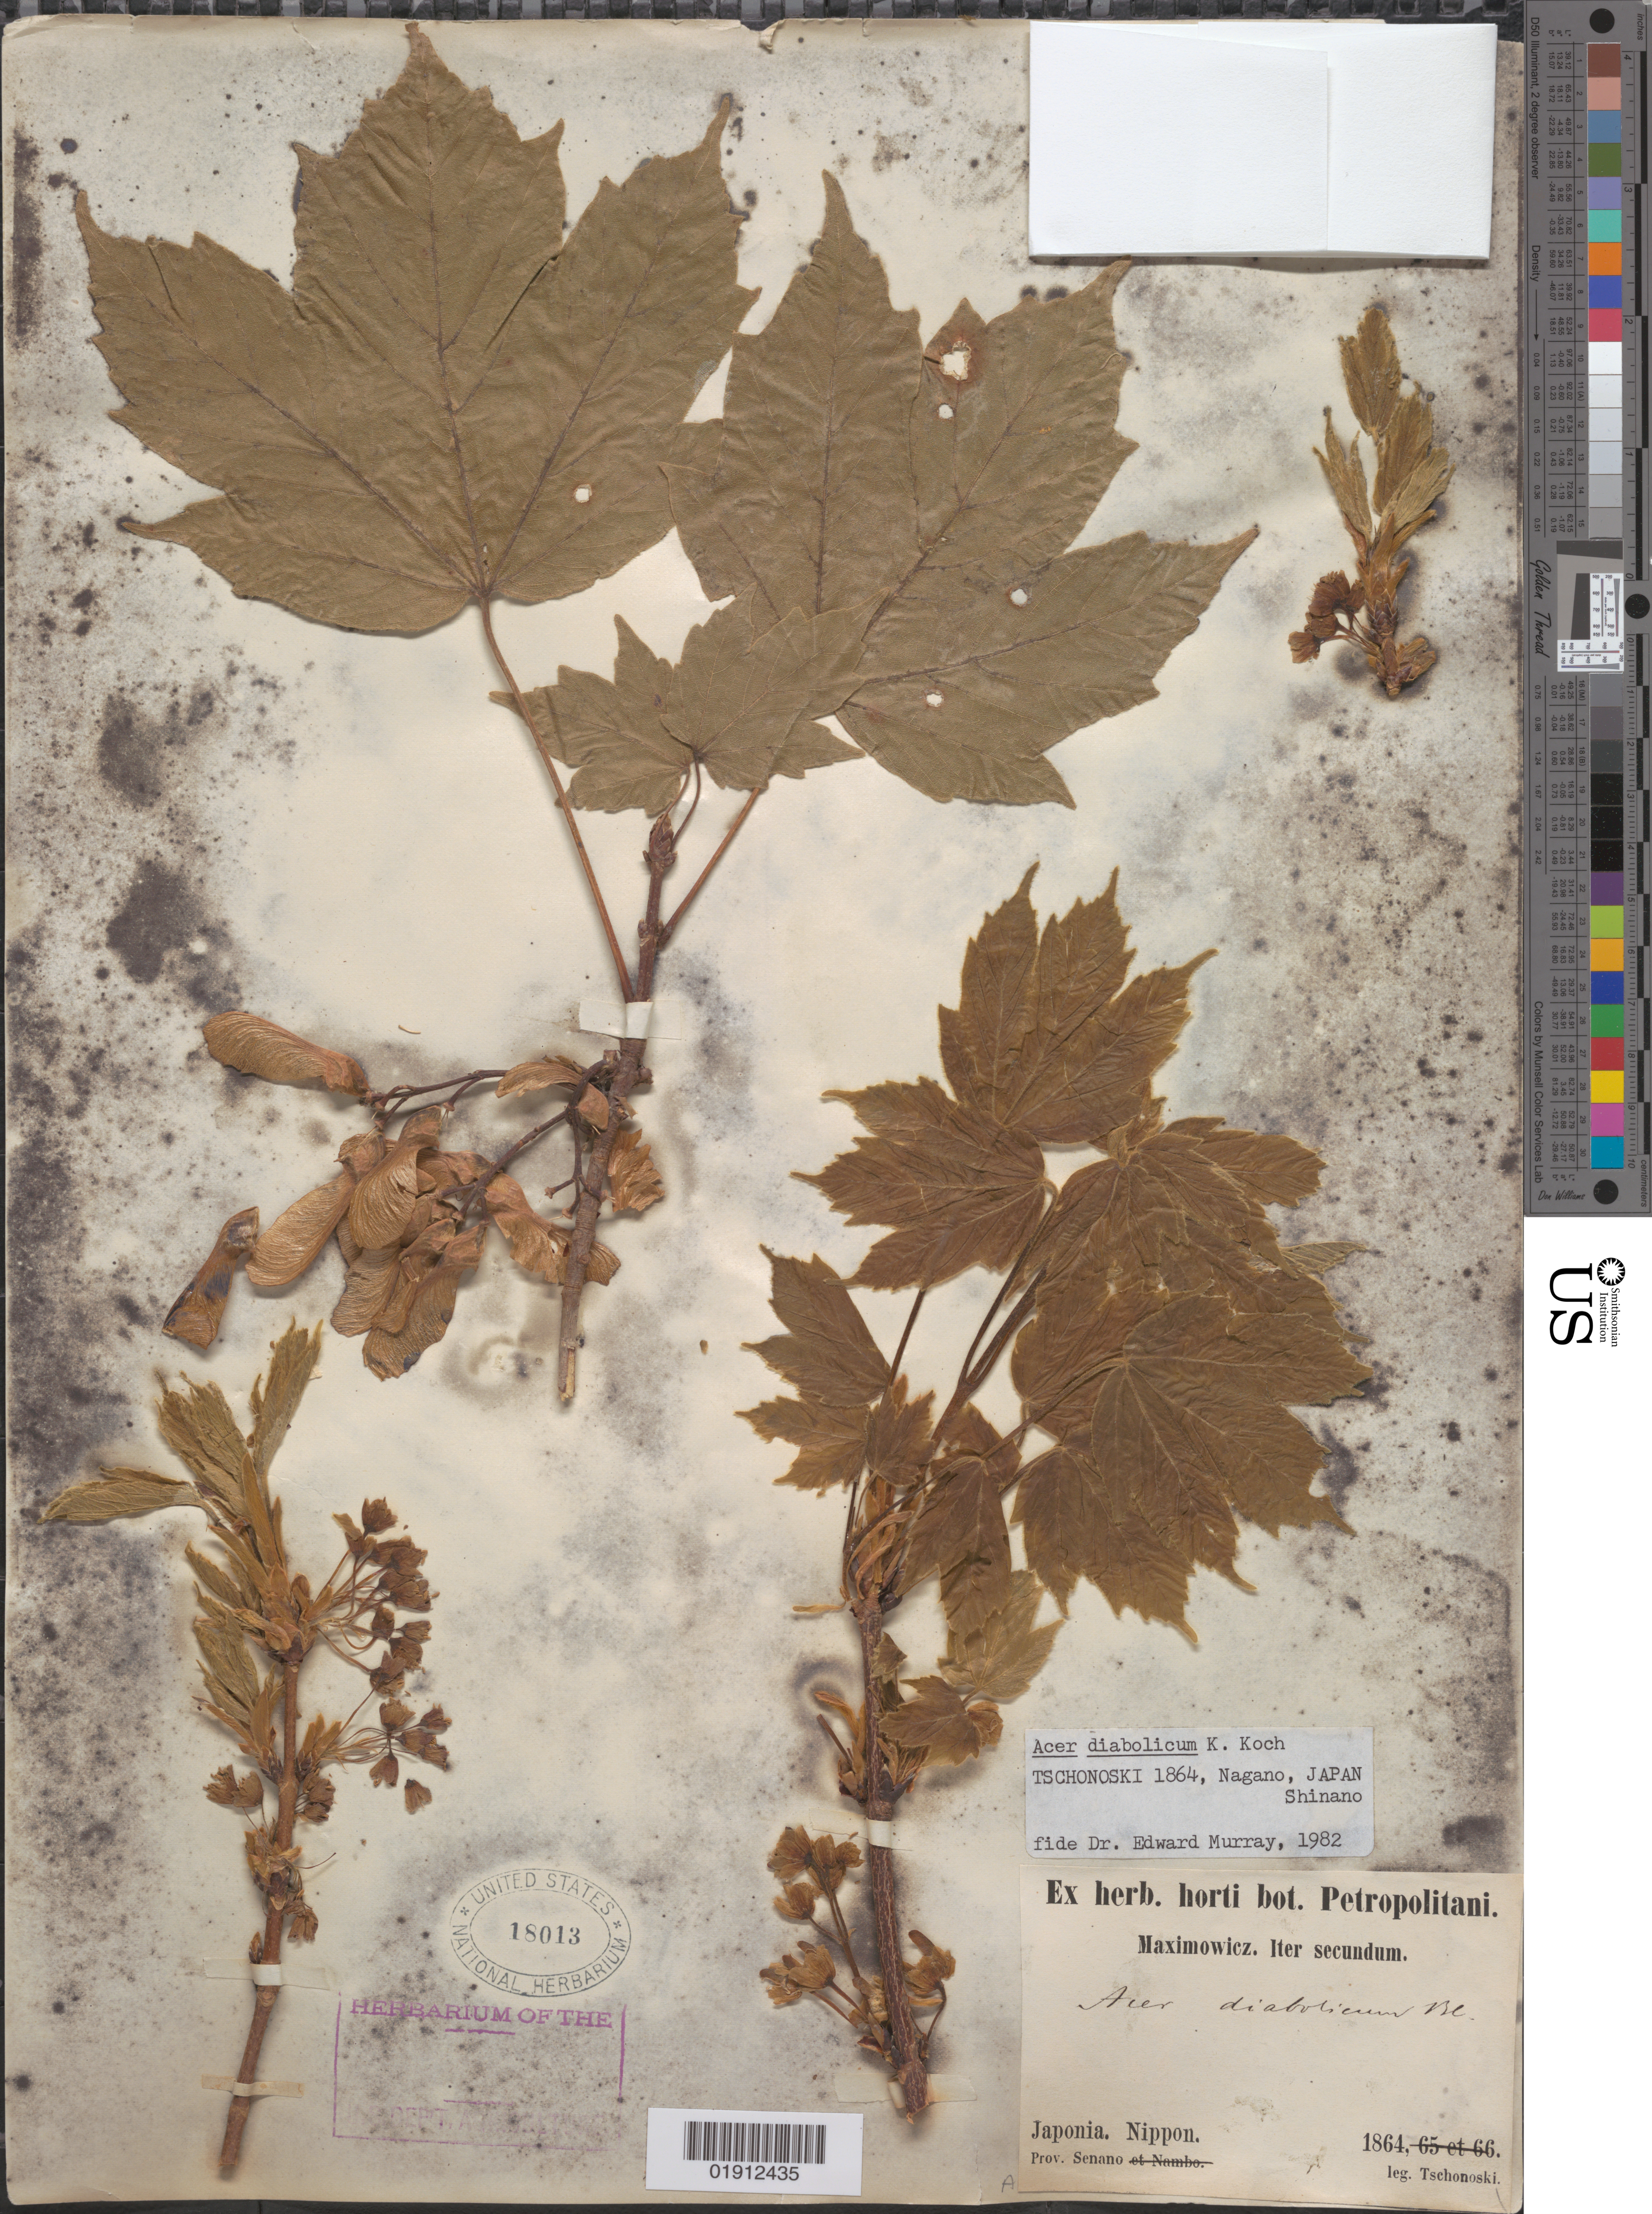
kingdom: Plantae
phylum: Tracheophyta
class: Magnoliopsida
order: Sapindales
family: Sapindaceae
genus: Acer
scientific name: Acer diabolicum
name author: Blume ex K. Koch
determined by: Murray, Edward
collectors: S. Tschonoski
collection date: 1864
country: Japan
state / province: Nagano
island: Honshu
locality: Senano [Shinano]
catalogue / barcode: US 18013